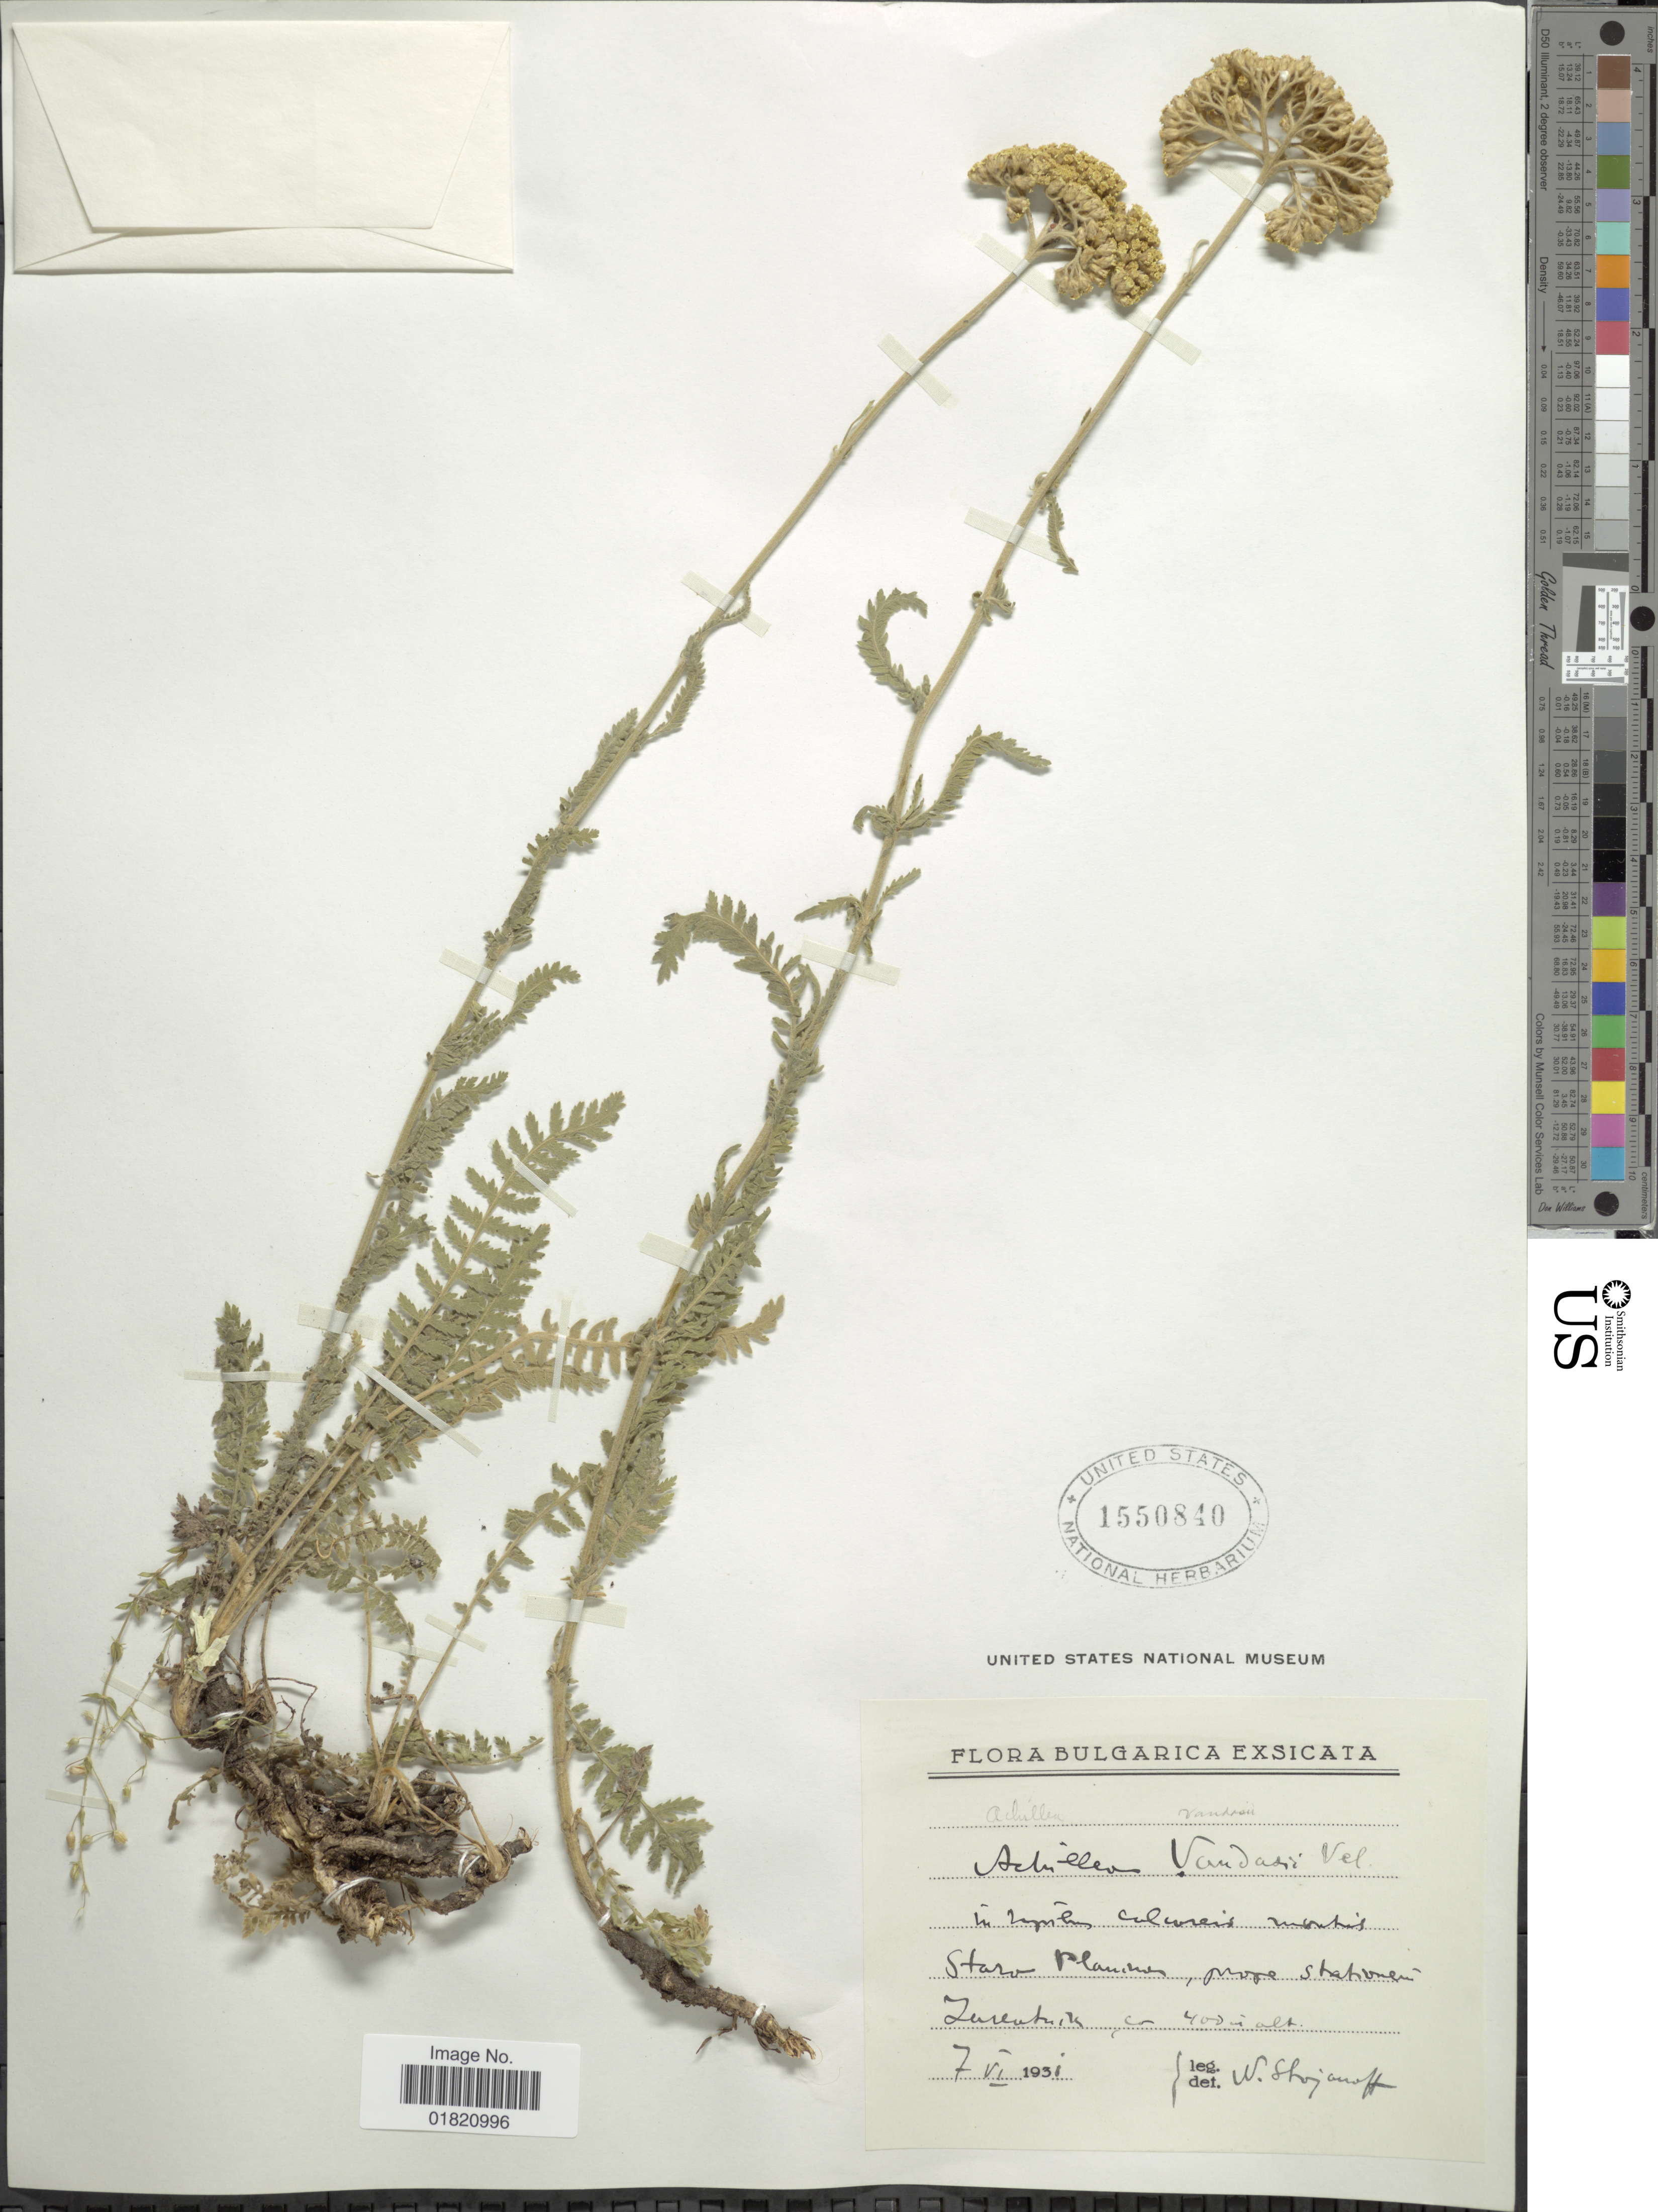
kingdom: Plantae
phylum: Tracheophyta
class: Magnoliopsida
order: Asterales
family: Asteraceae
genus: Achillea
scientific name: Achillea vandosii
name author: Velen.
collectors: N. Stojanoff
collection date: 1931-06-07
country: Bulgaria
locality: Staro Planinos, prope Stationen Zurentoch [interpreted]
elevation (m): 400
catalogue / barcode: US 1550840